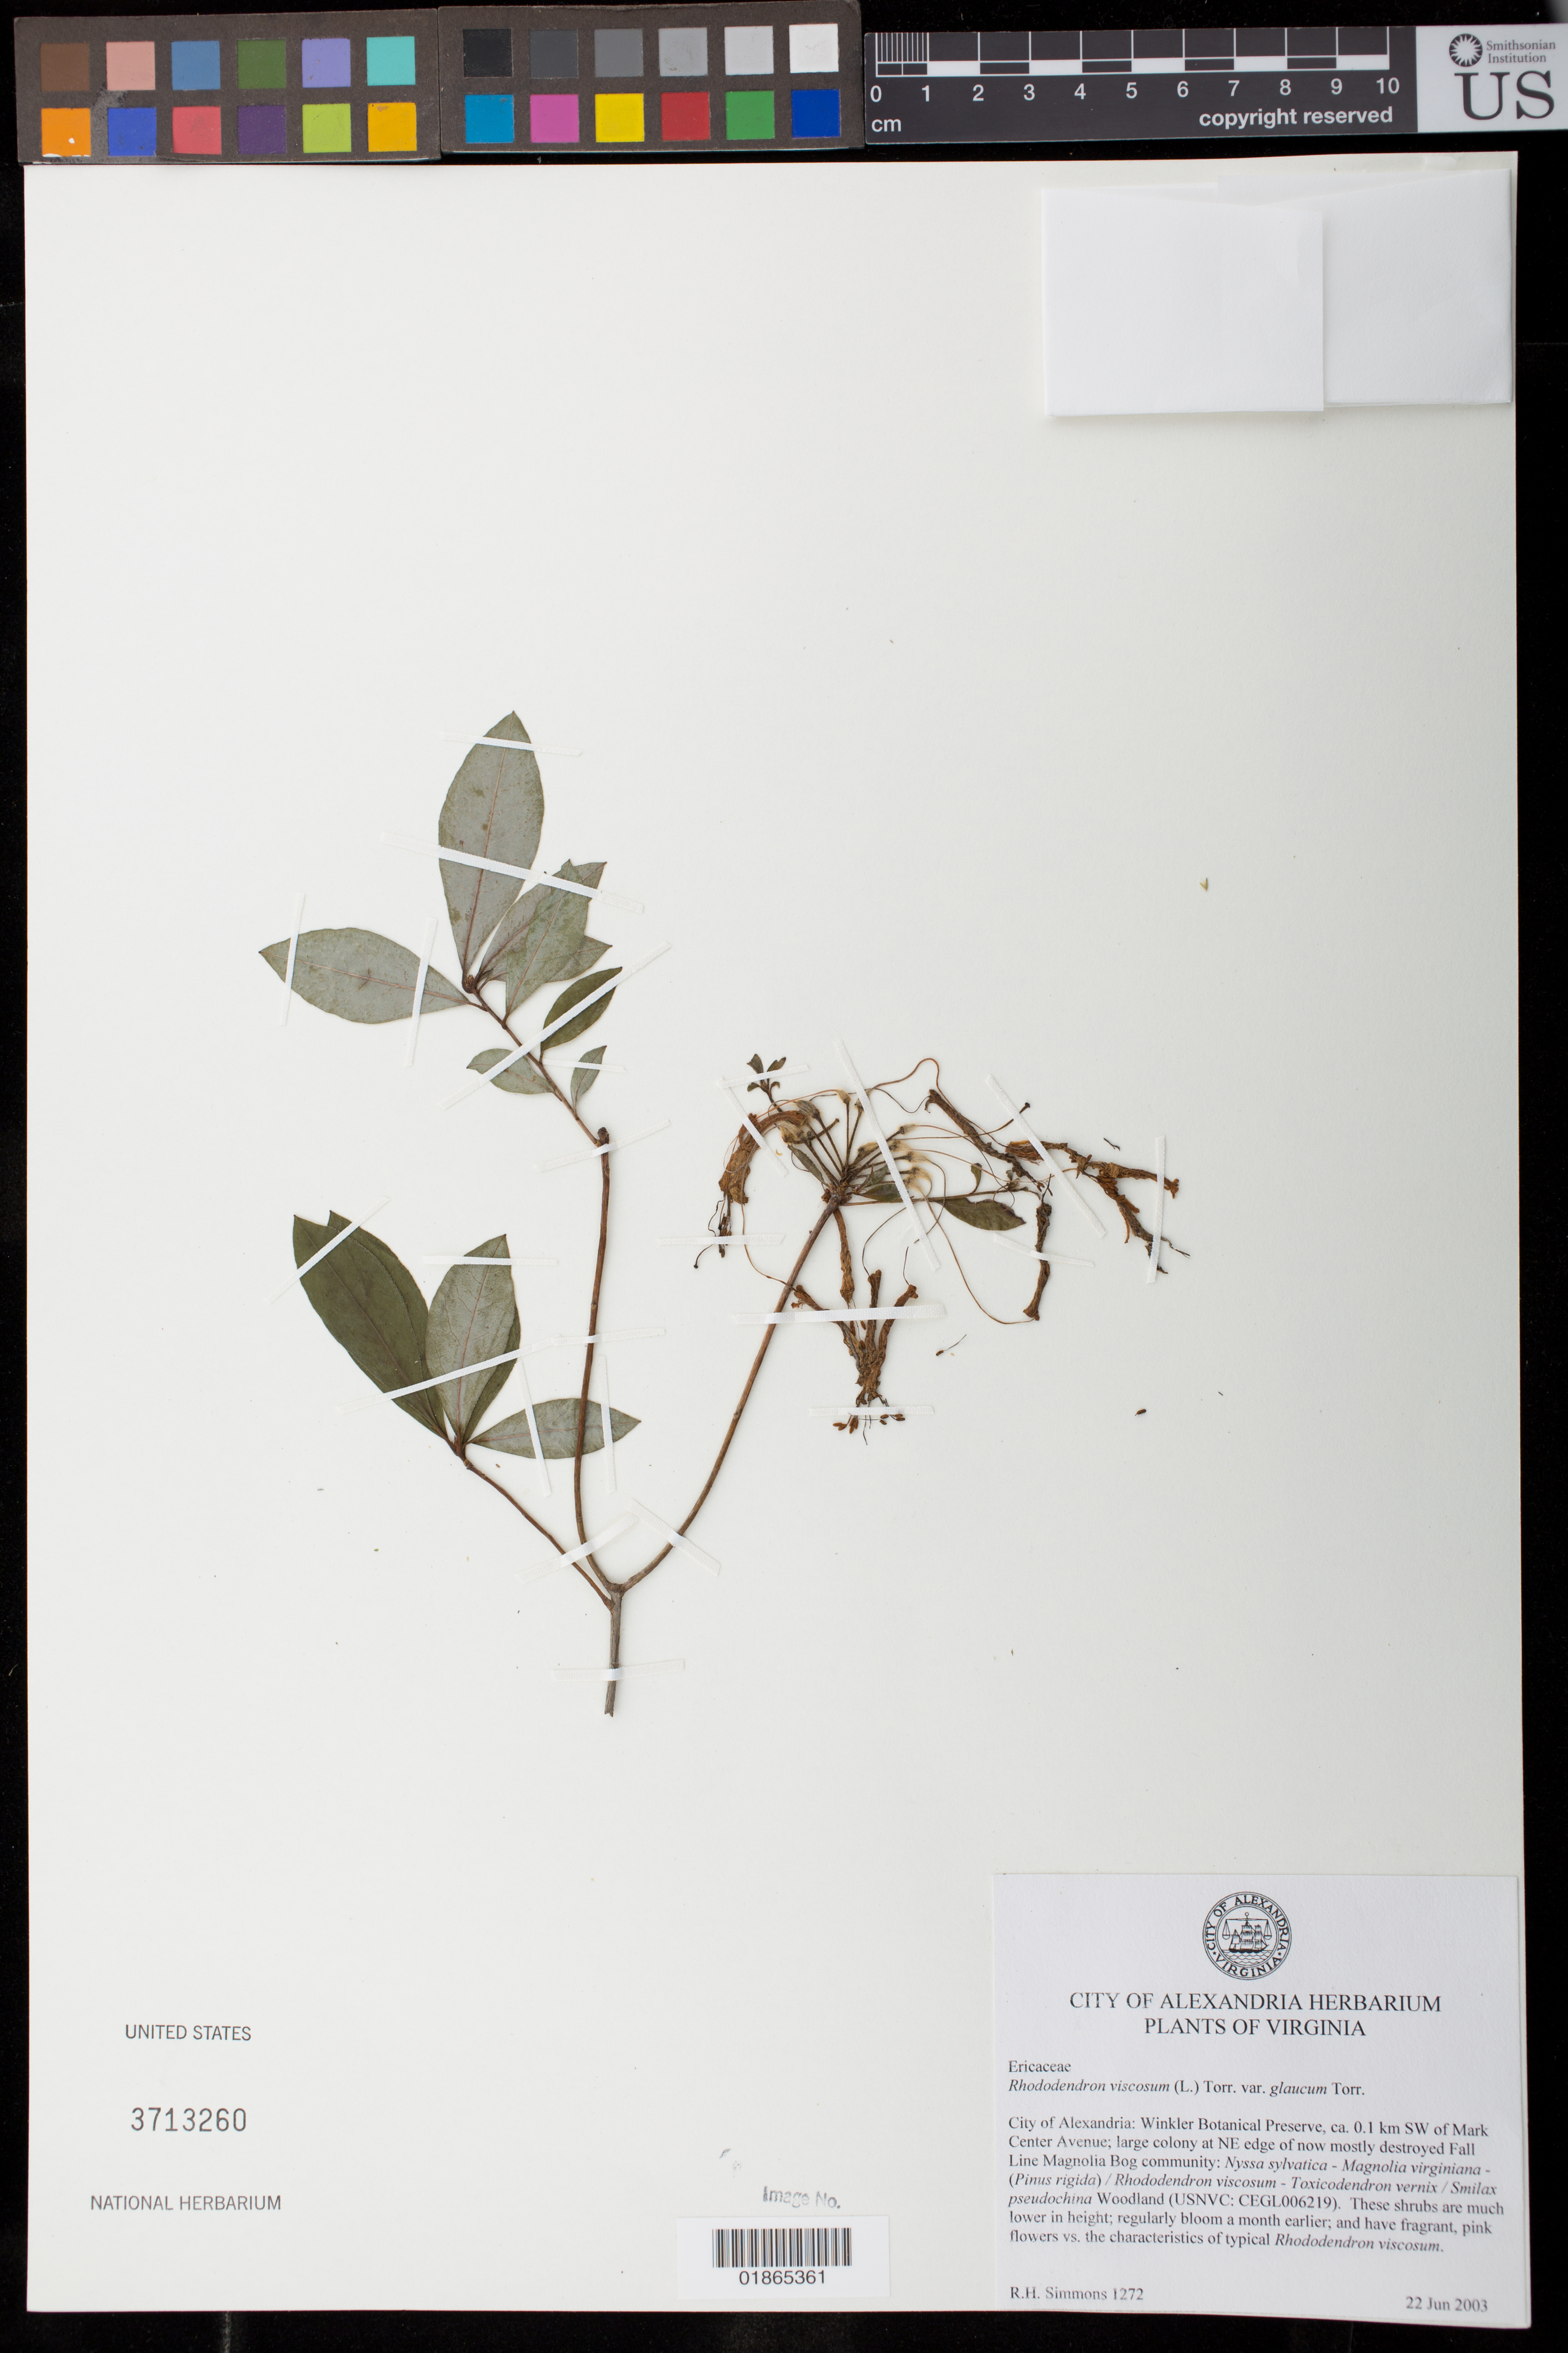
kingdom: Plantae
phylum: Tracheophyta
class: Magnoliopsida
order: Ericales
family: Ericaceae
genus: Rhododendron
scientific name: Rhododendron viscosum var. glaucum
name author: (Aiton) Torr.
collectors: R. H. Simmons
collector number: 1272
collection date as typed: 22 Jun 2003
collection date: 2003-06-22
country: United States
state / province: Virginia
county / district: City of Alexandria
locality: City of Alexandria, Winkler Botanical Preserve, ca. 0.1 km SW of Mark Center Avenue.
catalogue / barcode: US 3713260